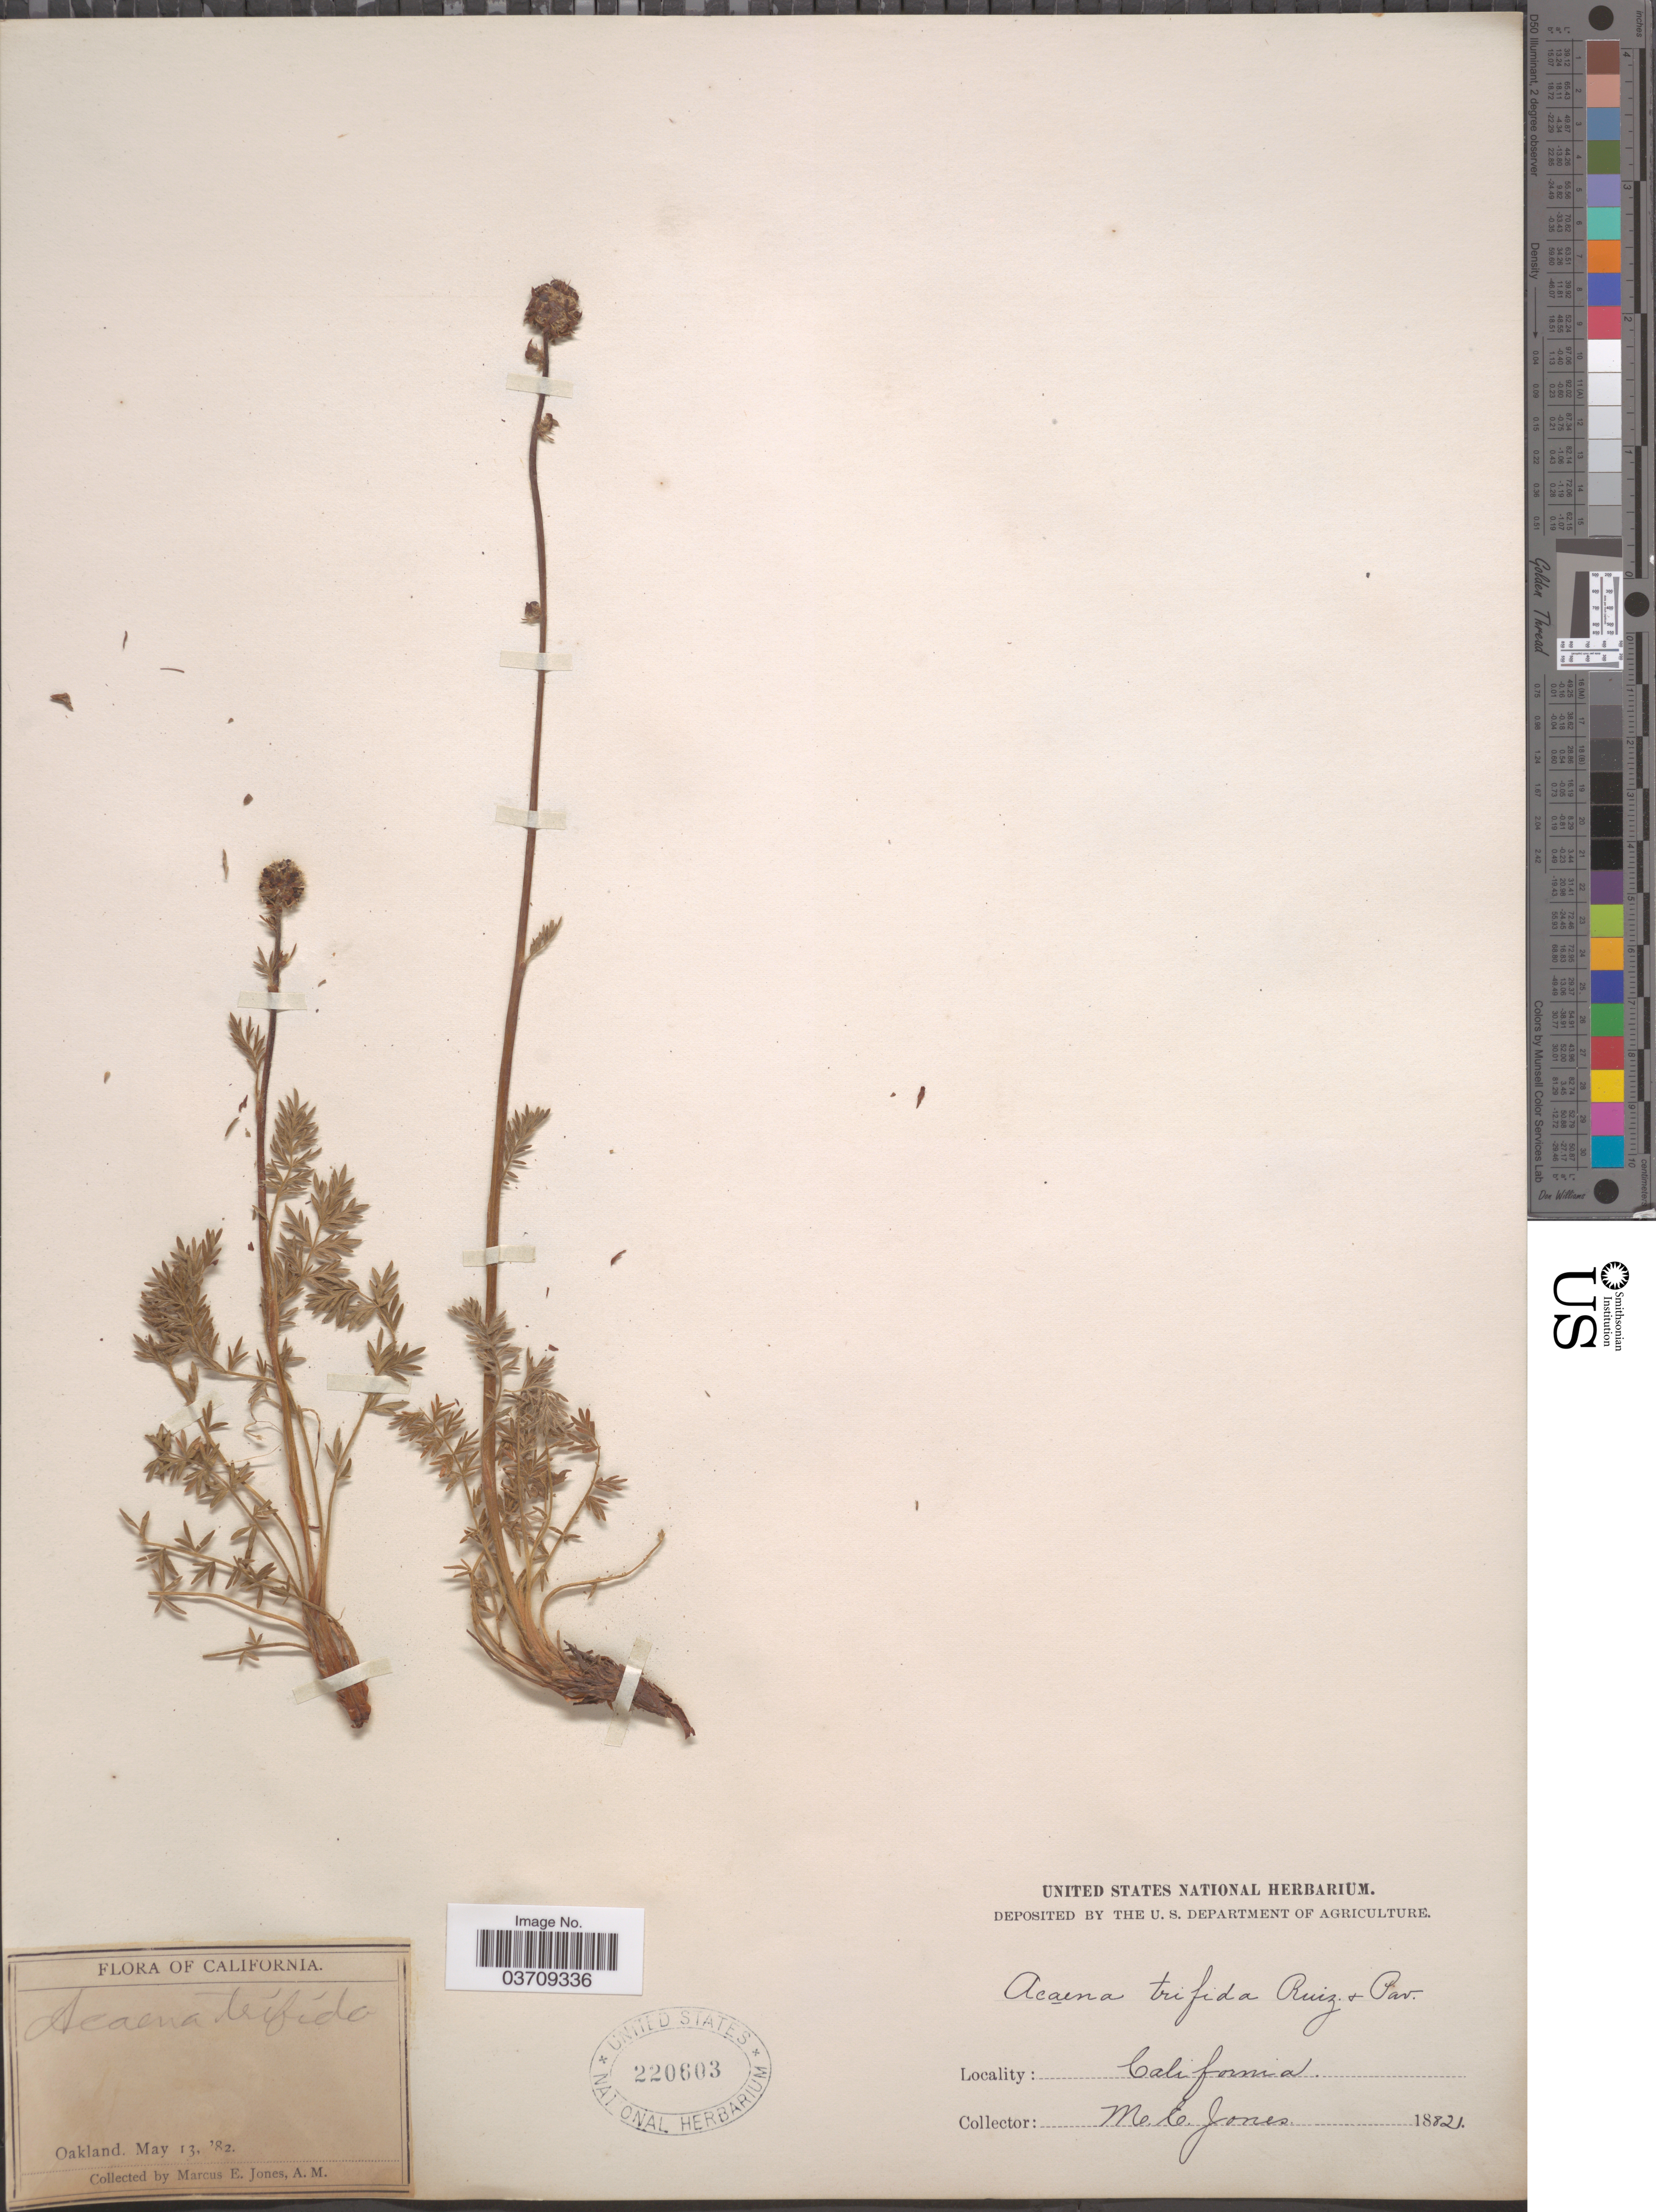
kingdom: Plantae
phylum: Tracheophyta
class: Magnoliopsida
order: Rosales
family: Rosaceae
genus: Acaena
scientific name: Acaena trifida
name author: Ruiz & Pav.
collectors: M. E. Jones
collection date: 1982-05-13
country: United States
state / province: California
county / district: Alameda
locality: Oakland.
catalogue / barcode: US 220603